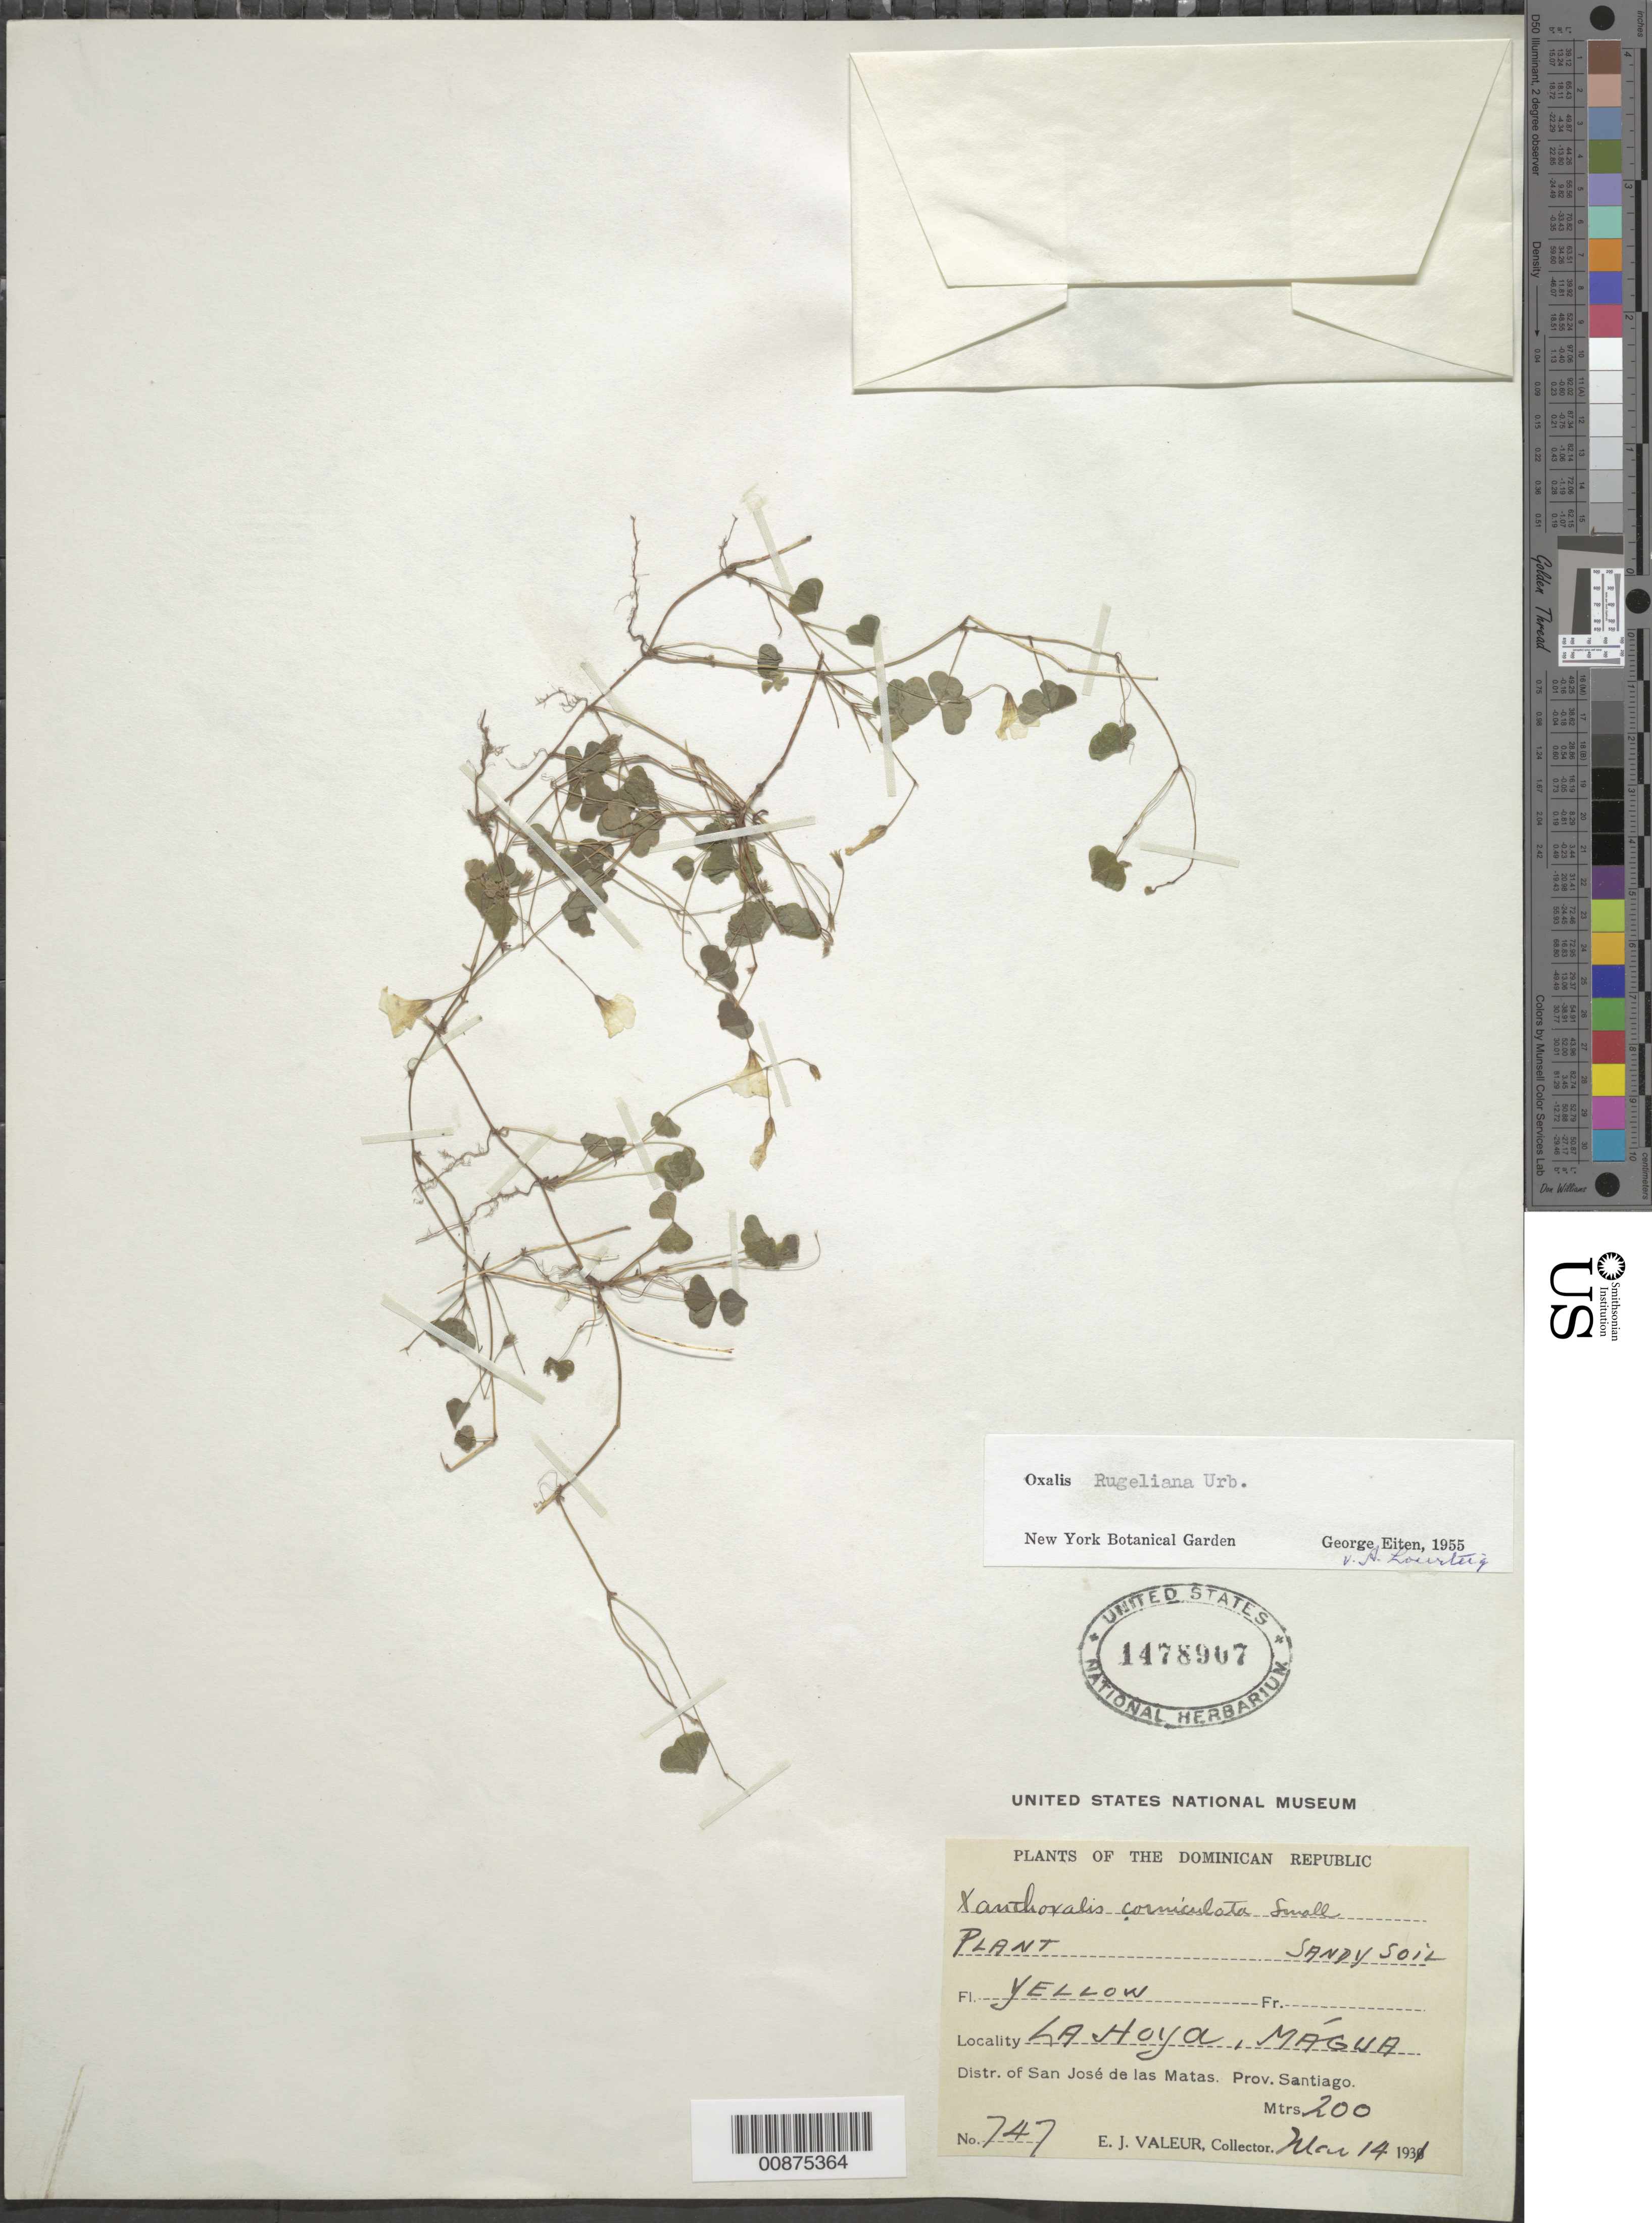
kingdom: Plantae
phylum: Tracheophyta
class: Magnoliopsida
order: Oxalidales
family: Oxalidaceae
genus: Oxalis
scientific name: Oxalis rugeliana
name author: Urb.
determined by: Lourteig, A.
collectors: E. Valeur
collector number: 747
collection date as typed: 14 Mar 1931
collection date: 1931-03-14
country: Dominican Republic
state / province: Santiago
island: Hispaniola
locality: La Hoya, Mágua. Distr. of San José de las Matas.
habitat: Sandy soil.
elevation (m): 200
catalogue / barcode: US 1478907